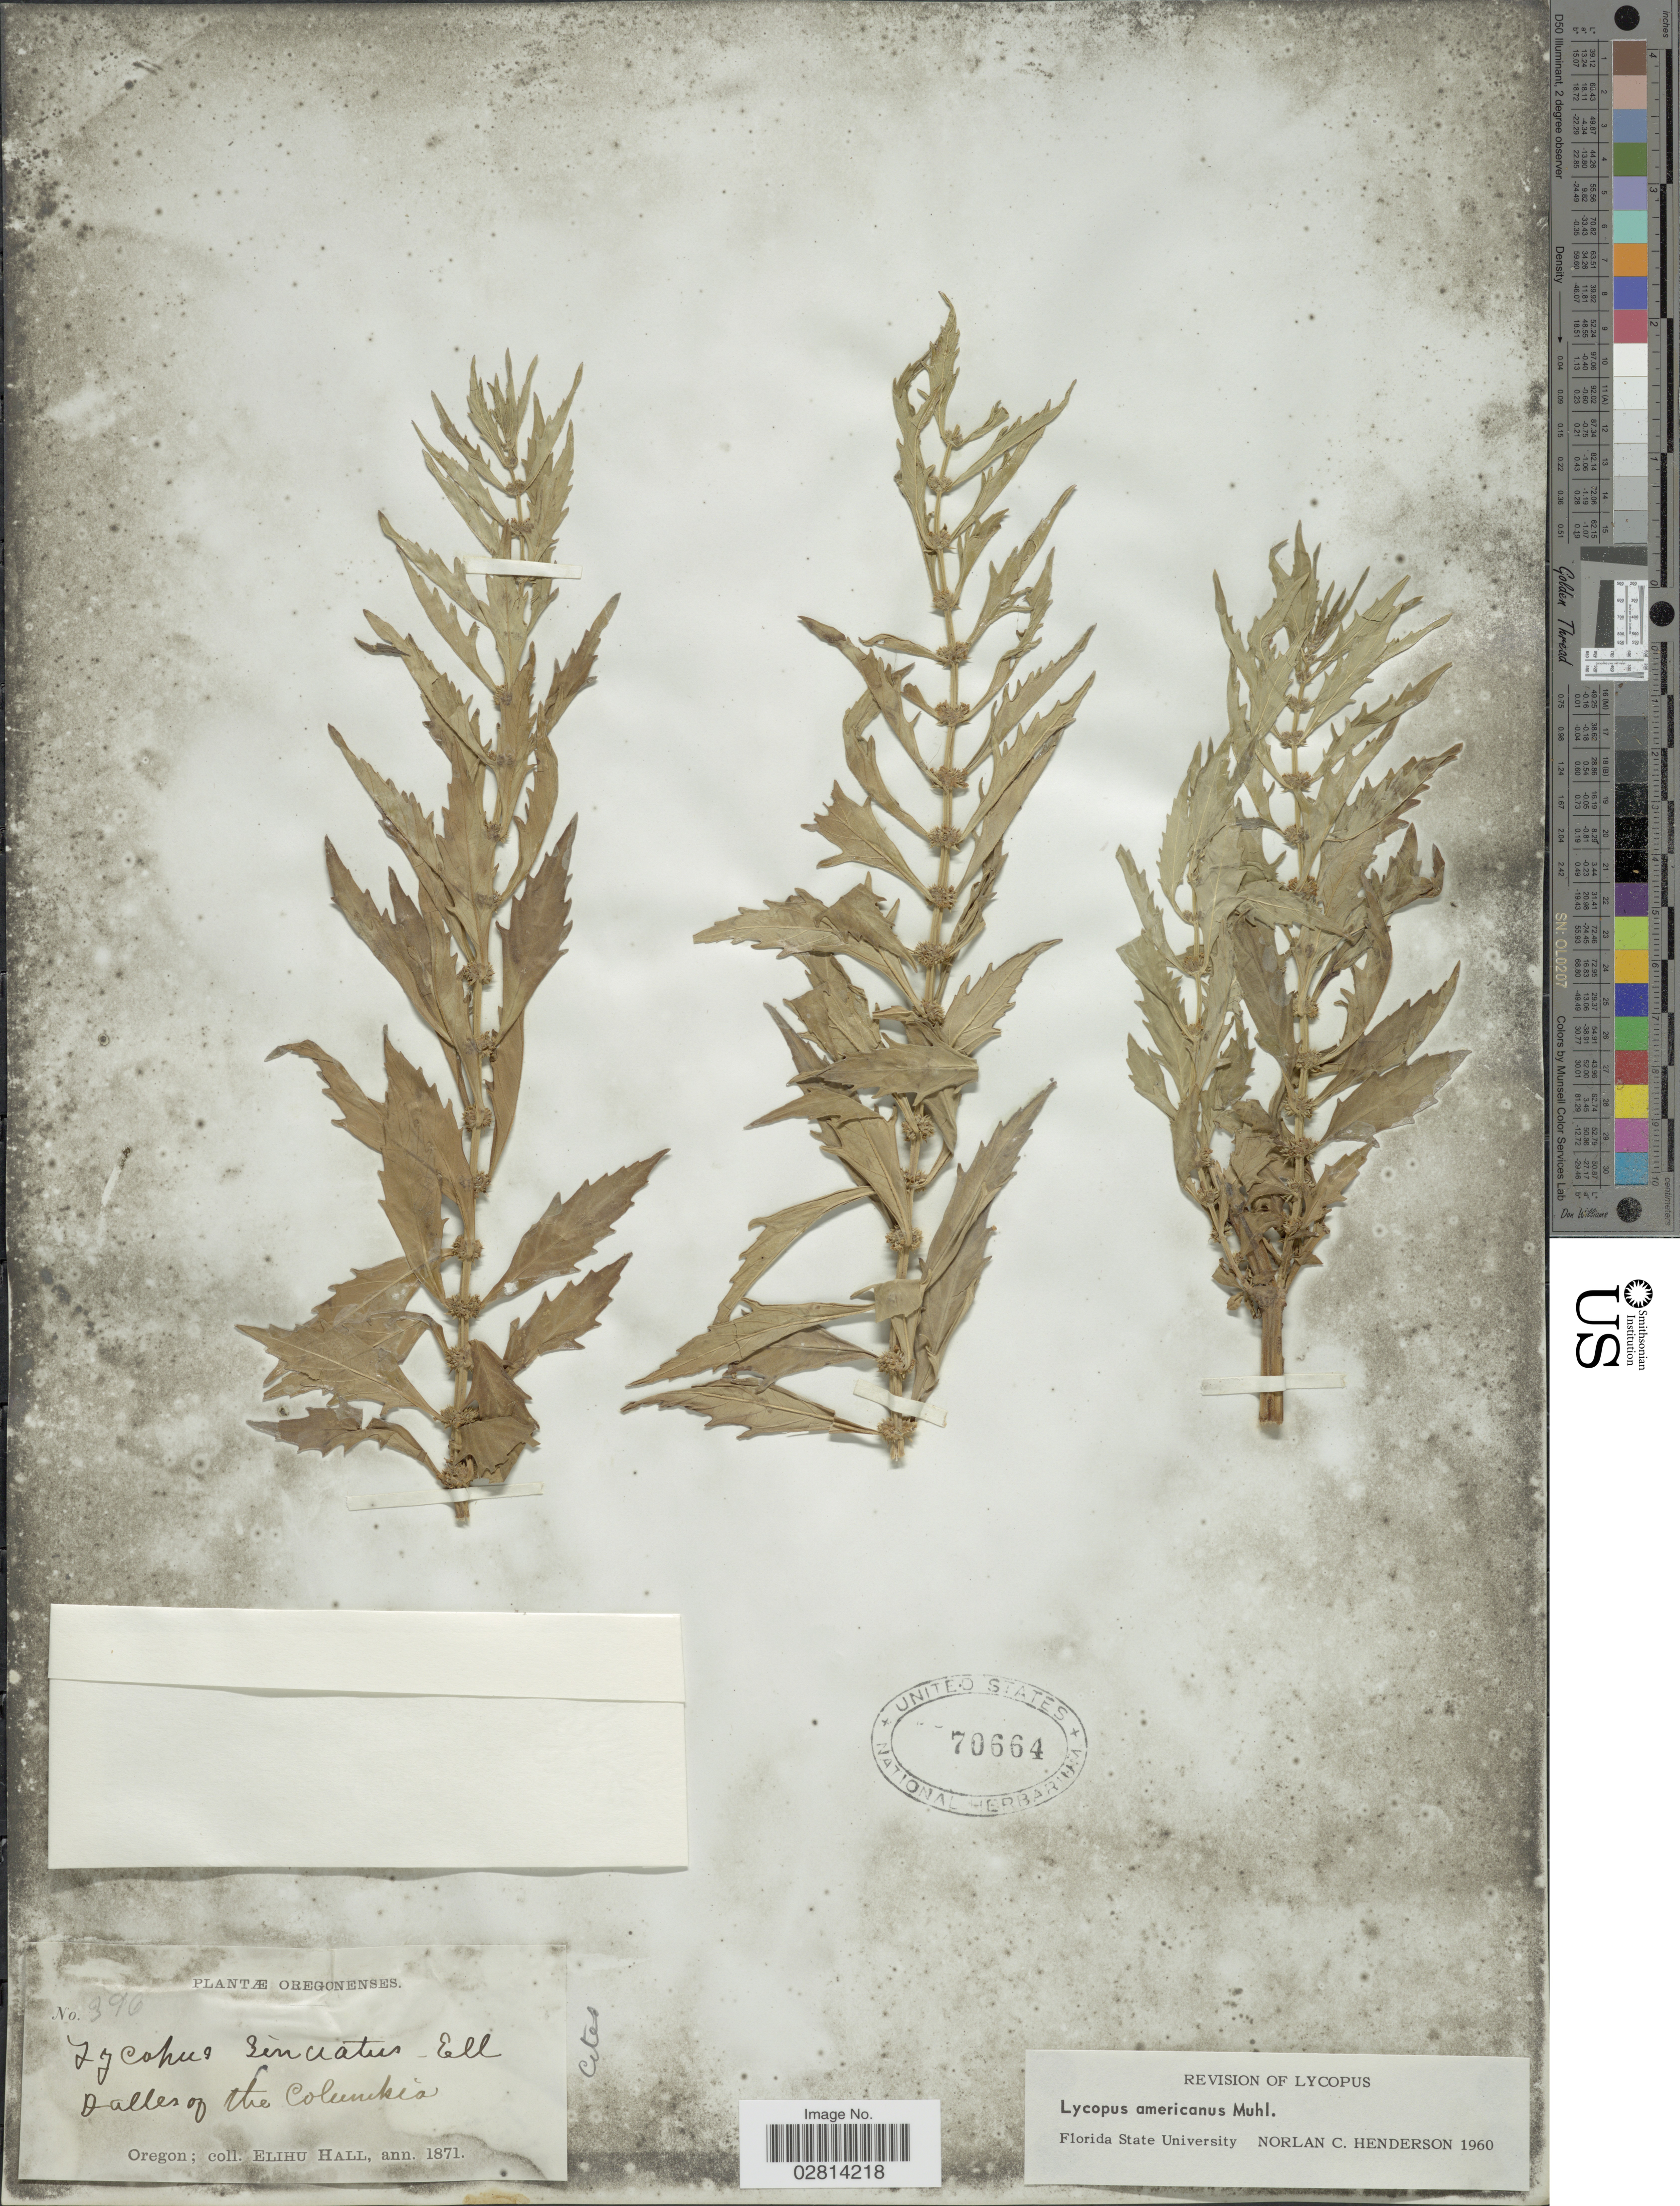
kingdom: Plantae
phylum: Tracheophyta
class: Magnoliopsida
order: Lamiales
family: Lamiaceae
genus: Lycopus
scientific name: Lycopus americanus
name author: Muhl. ex W.P.C. Barton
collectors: E. Hall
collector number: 396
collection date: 1871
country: United States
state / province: Oregon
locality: Dalles of The Columbia.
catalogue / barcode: US 70664